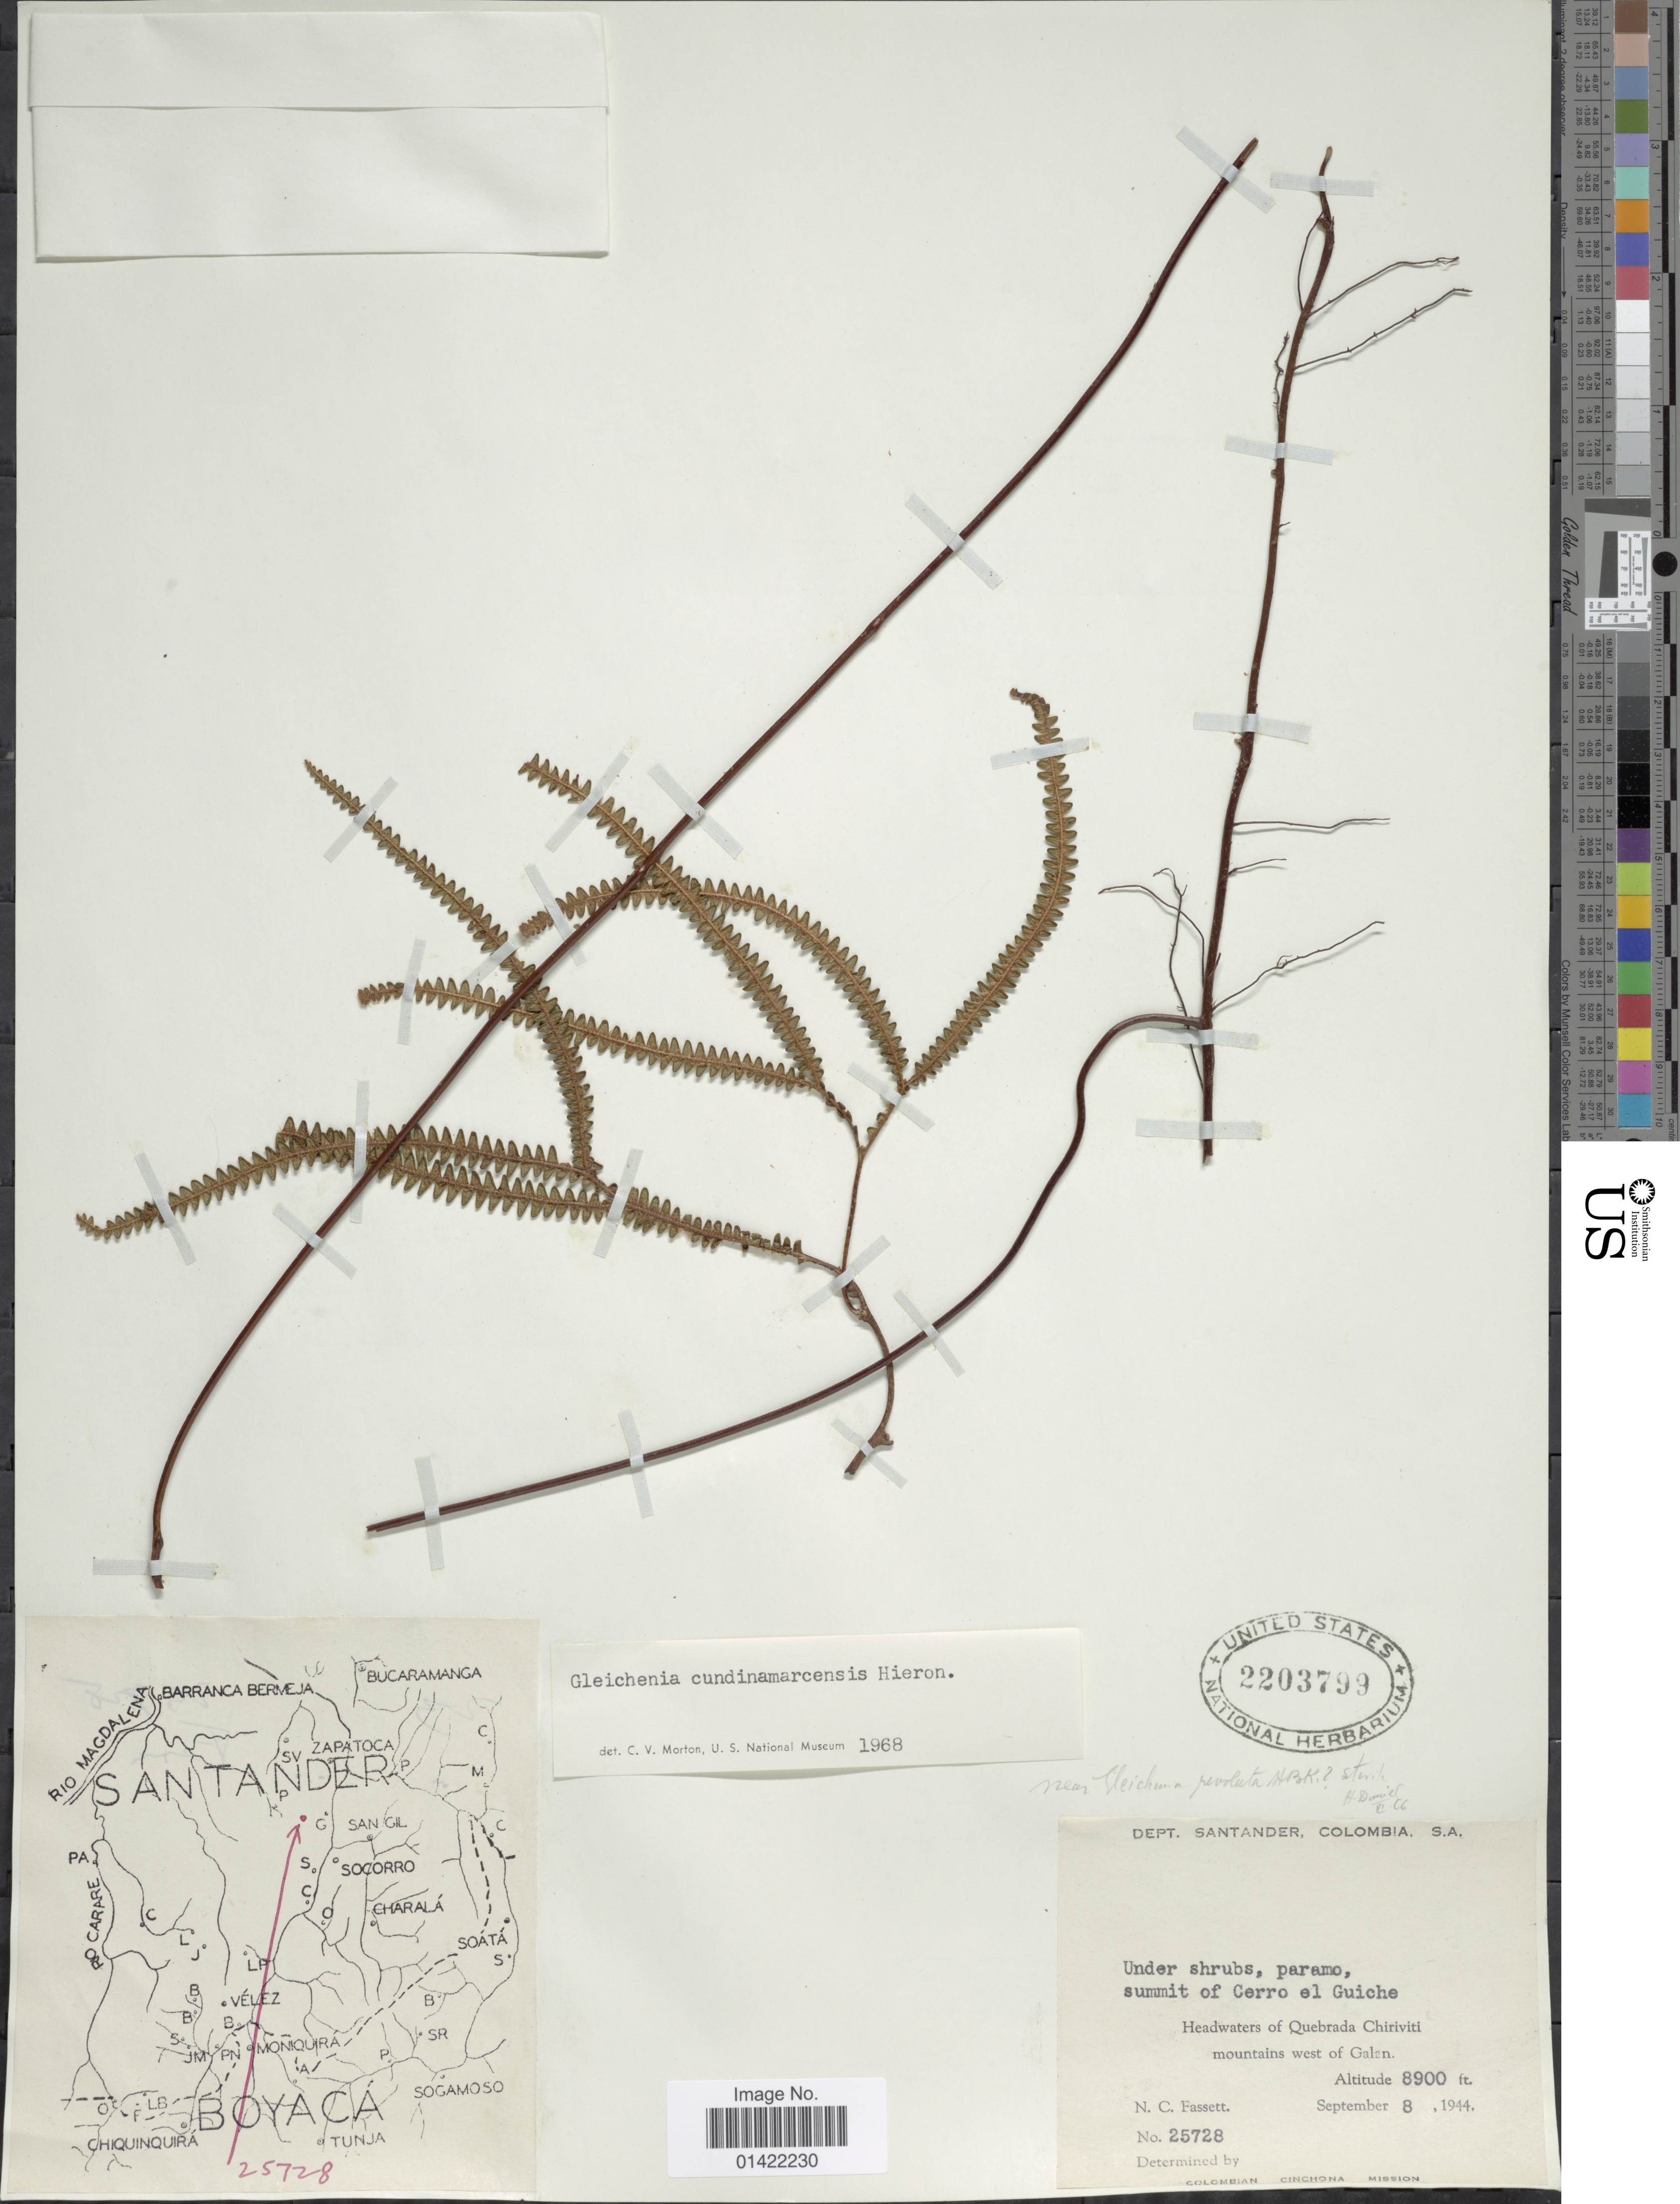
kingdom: Plantae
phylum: Tracheophyta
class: Polypodiopsida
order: Gleicheniales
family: Gleicheniaceae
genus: Sticherus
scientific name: Sticherus cundinamarcensis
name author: (Hieron.) Nakai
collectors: N. C. Fassett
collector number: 25728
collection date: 1944-09-08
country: Colombia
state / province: Santander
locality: Headwaters of Quebrada Chiriviti mountains west of Galan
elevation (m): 2713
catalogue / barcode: US 2203799